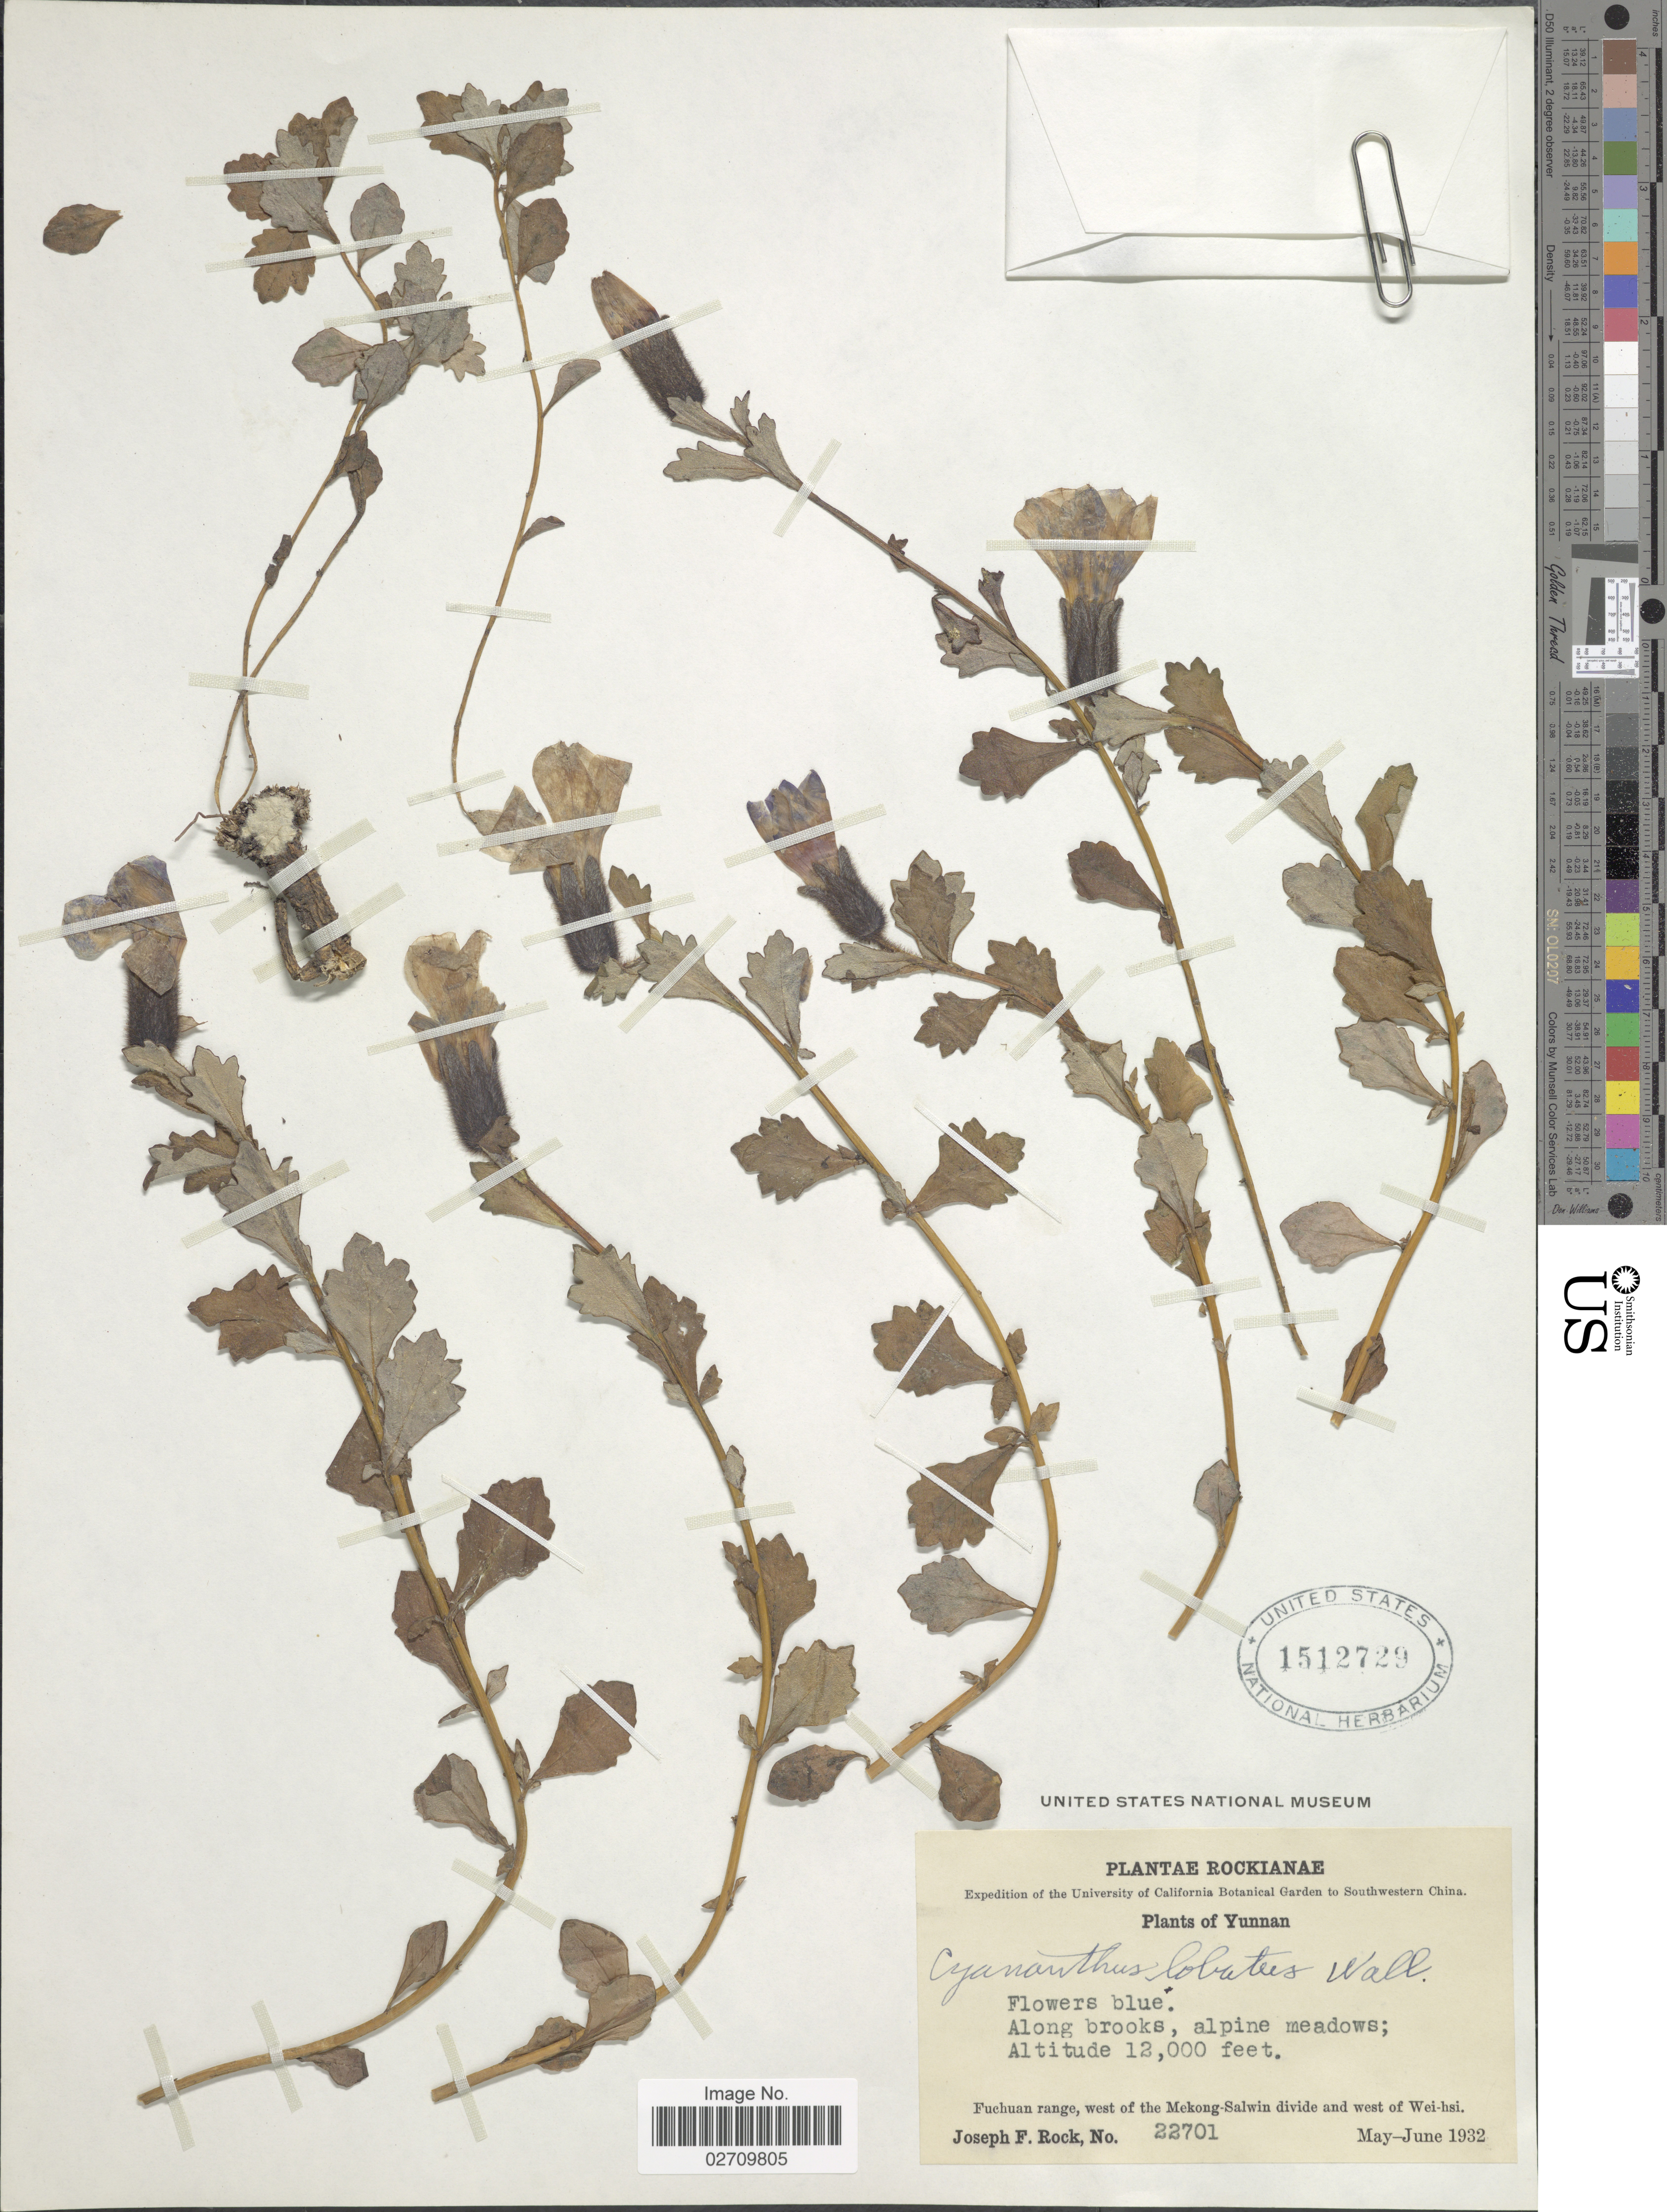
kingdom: Plantae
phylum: Tracheophyta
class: Magnoliopsida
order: Asterales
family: Campanulaceae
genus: Cyananthus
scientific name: Cyananthus lobatus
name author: Wall.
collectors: J. F. Rock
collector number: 22701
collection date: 1932-05/1932-06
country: China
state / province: Yunnan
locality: Rockianae, Fuchuan range, west of the Mekong-Salwin divide and west of Wei-hsi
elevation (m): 3658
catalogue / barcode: US 1512729